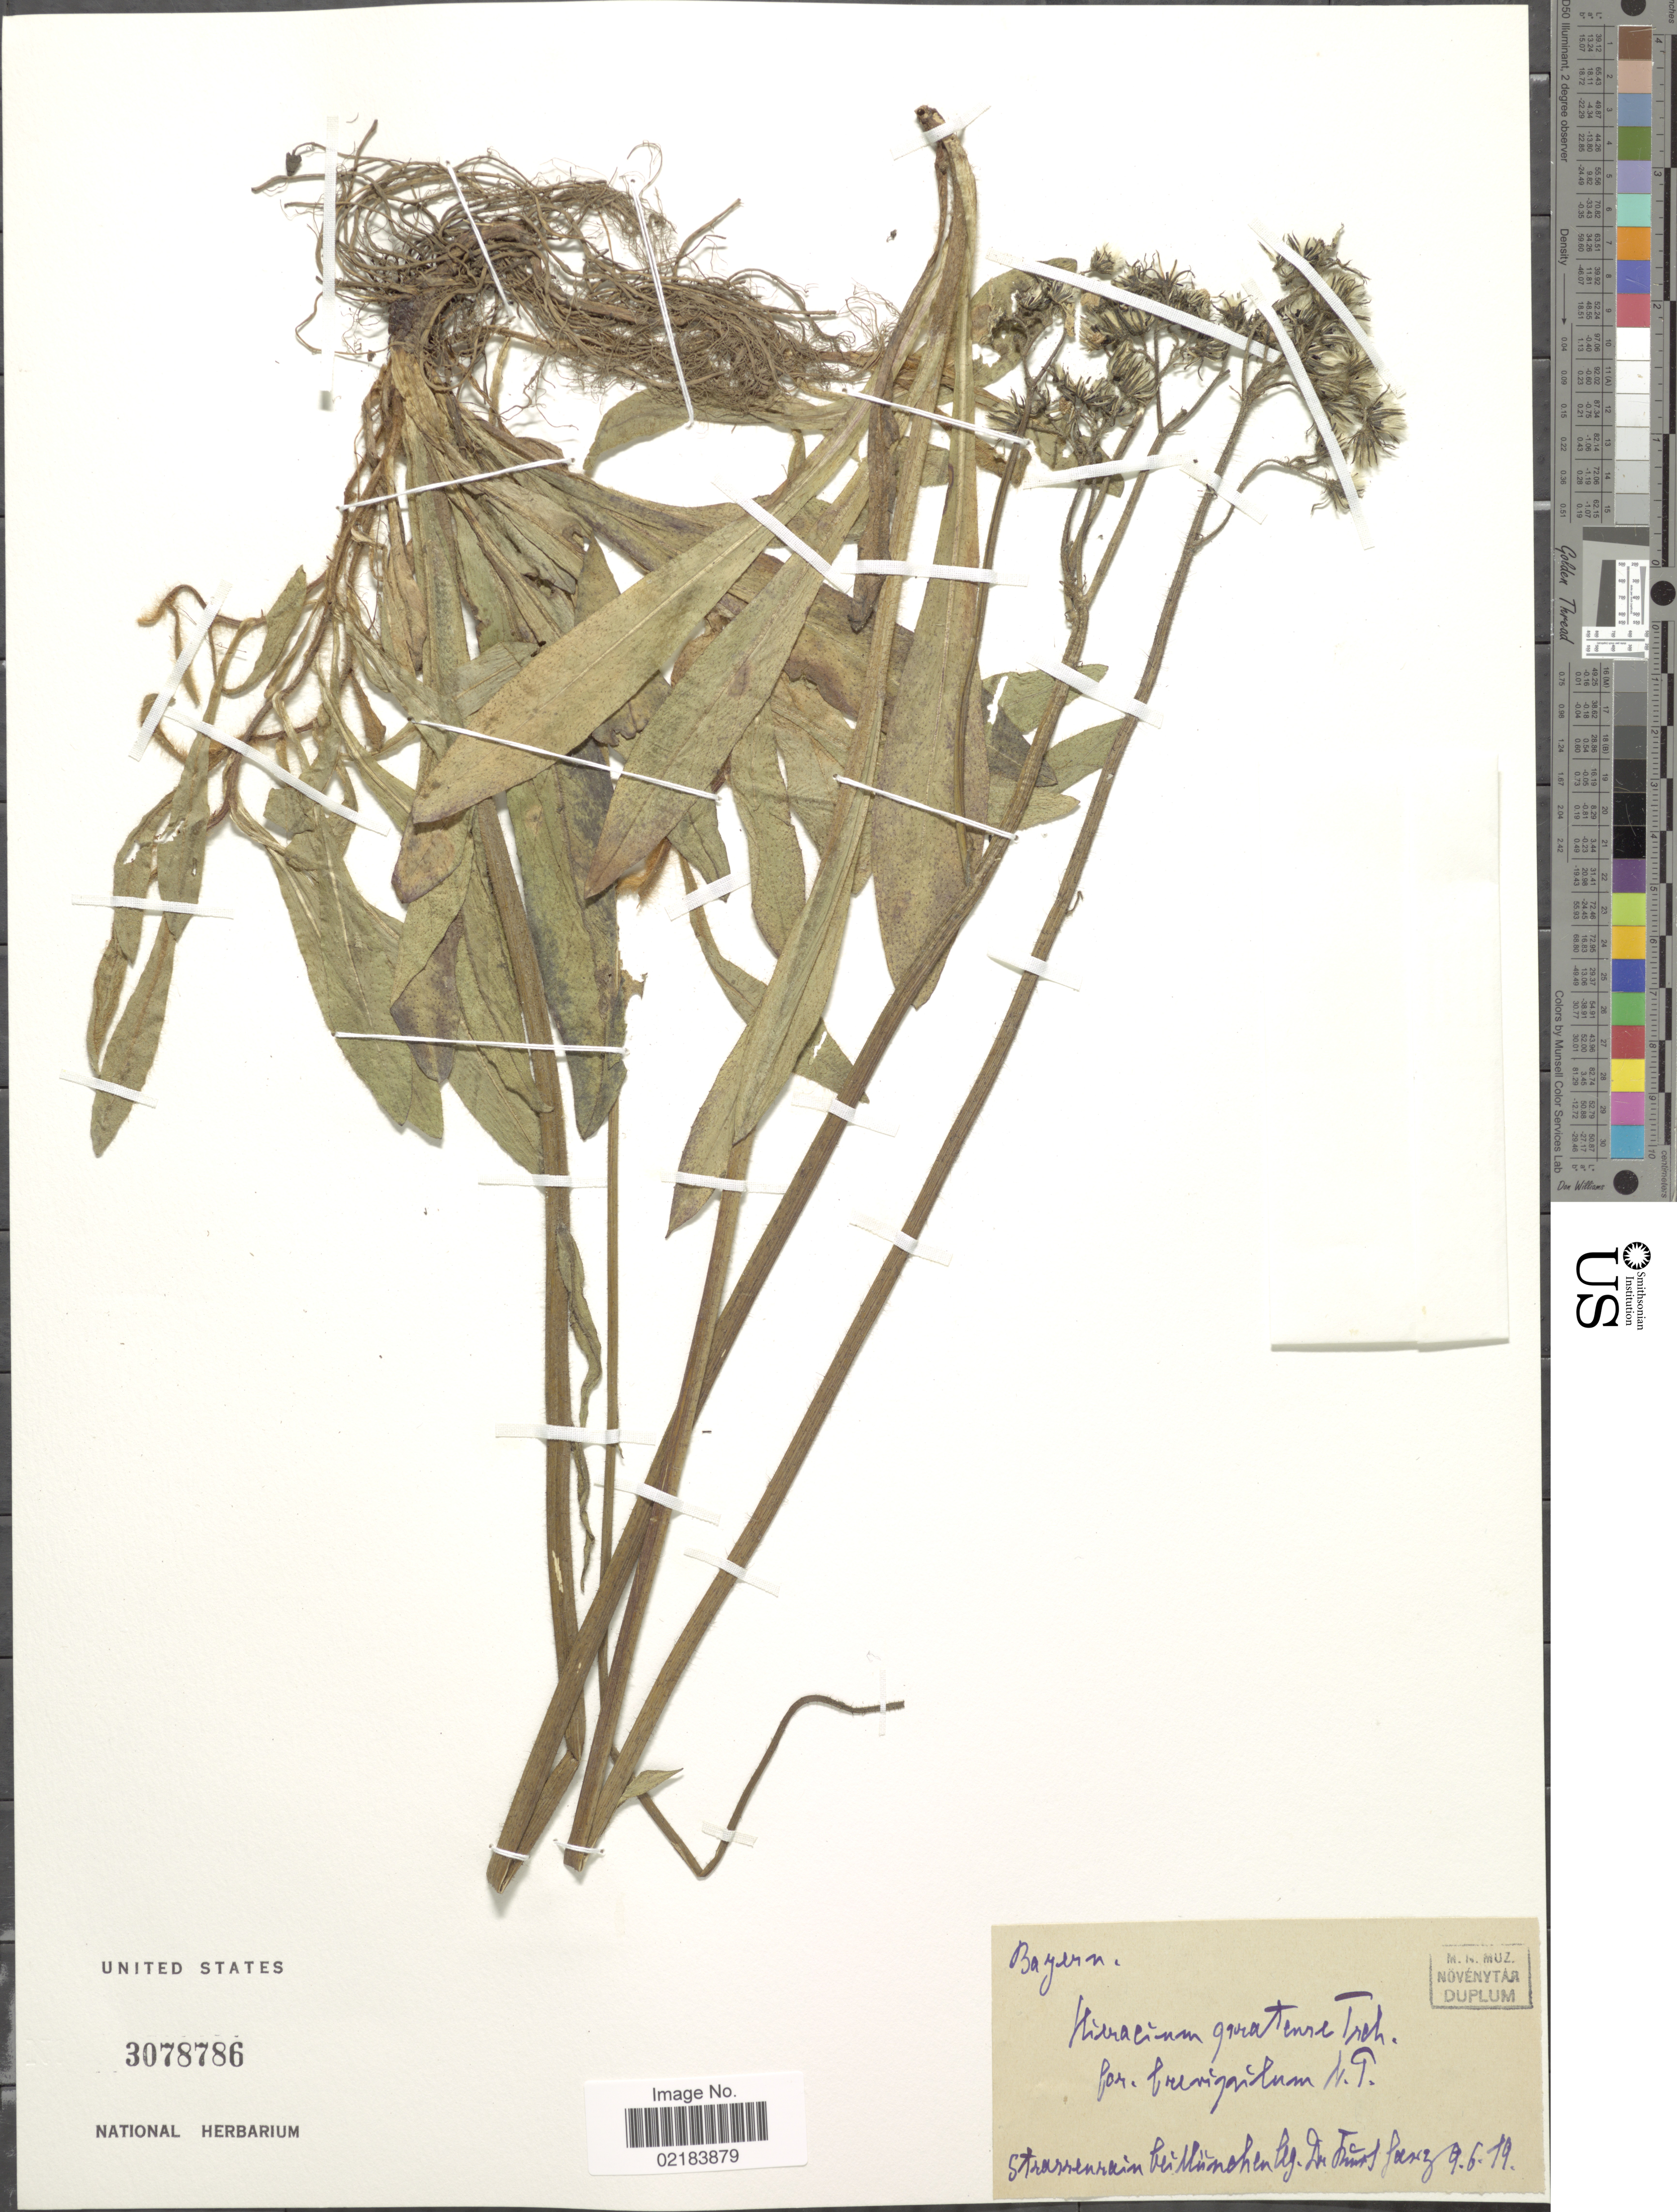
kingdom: Plantae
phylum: Tracheophyta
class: Magnoliopsida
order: Asterales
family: Asteraceae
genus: Pilosella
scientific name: Pilosella caespitosa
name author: (Dumort.) P. D. Sell & C. West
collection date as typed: Transcribed d/m/y: 9/6/19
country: Germany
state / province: Bayern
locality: Starrenrain beillunohen [interpreted]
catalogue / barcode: US 3078786